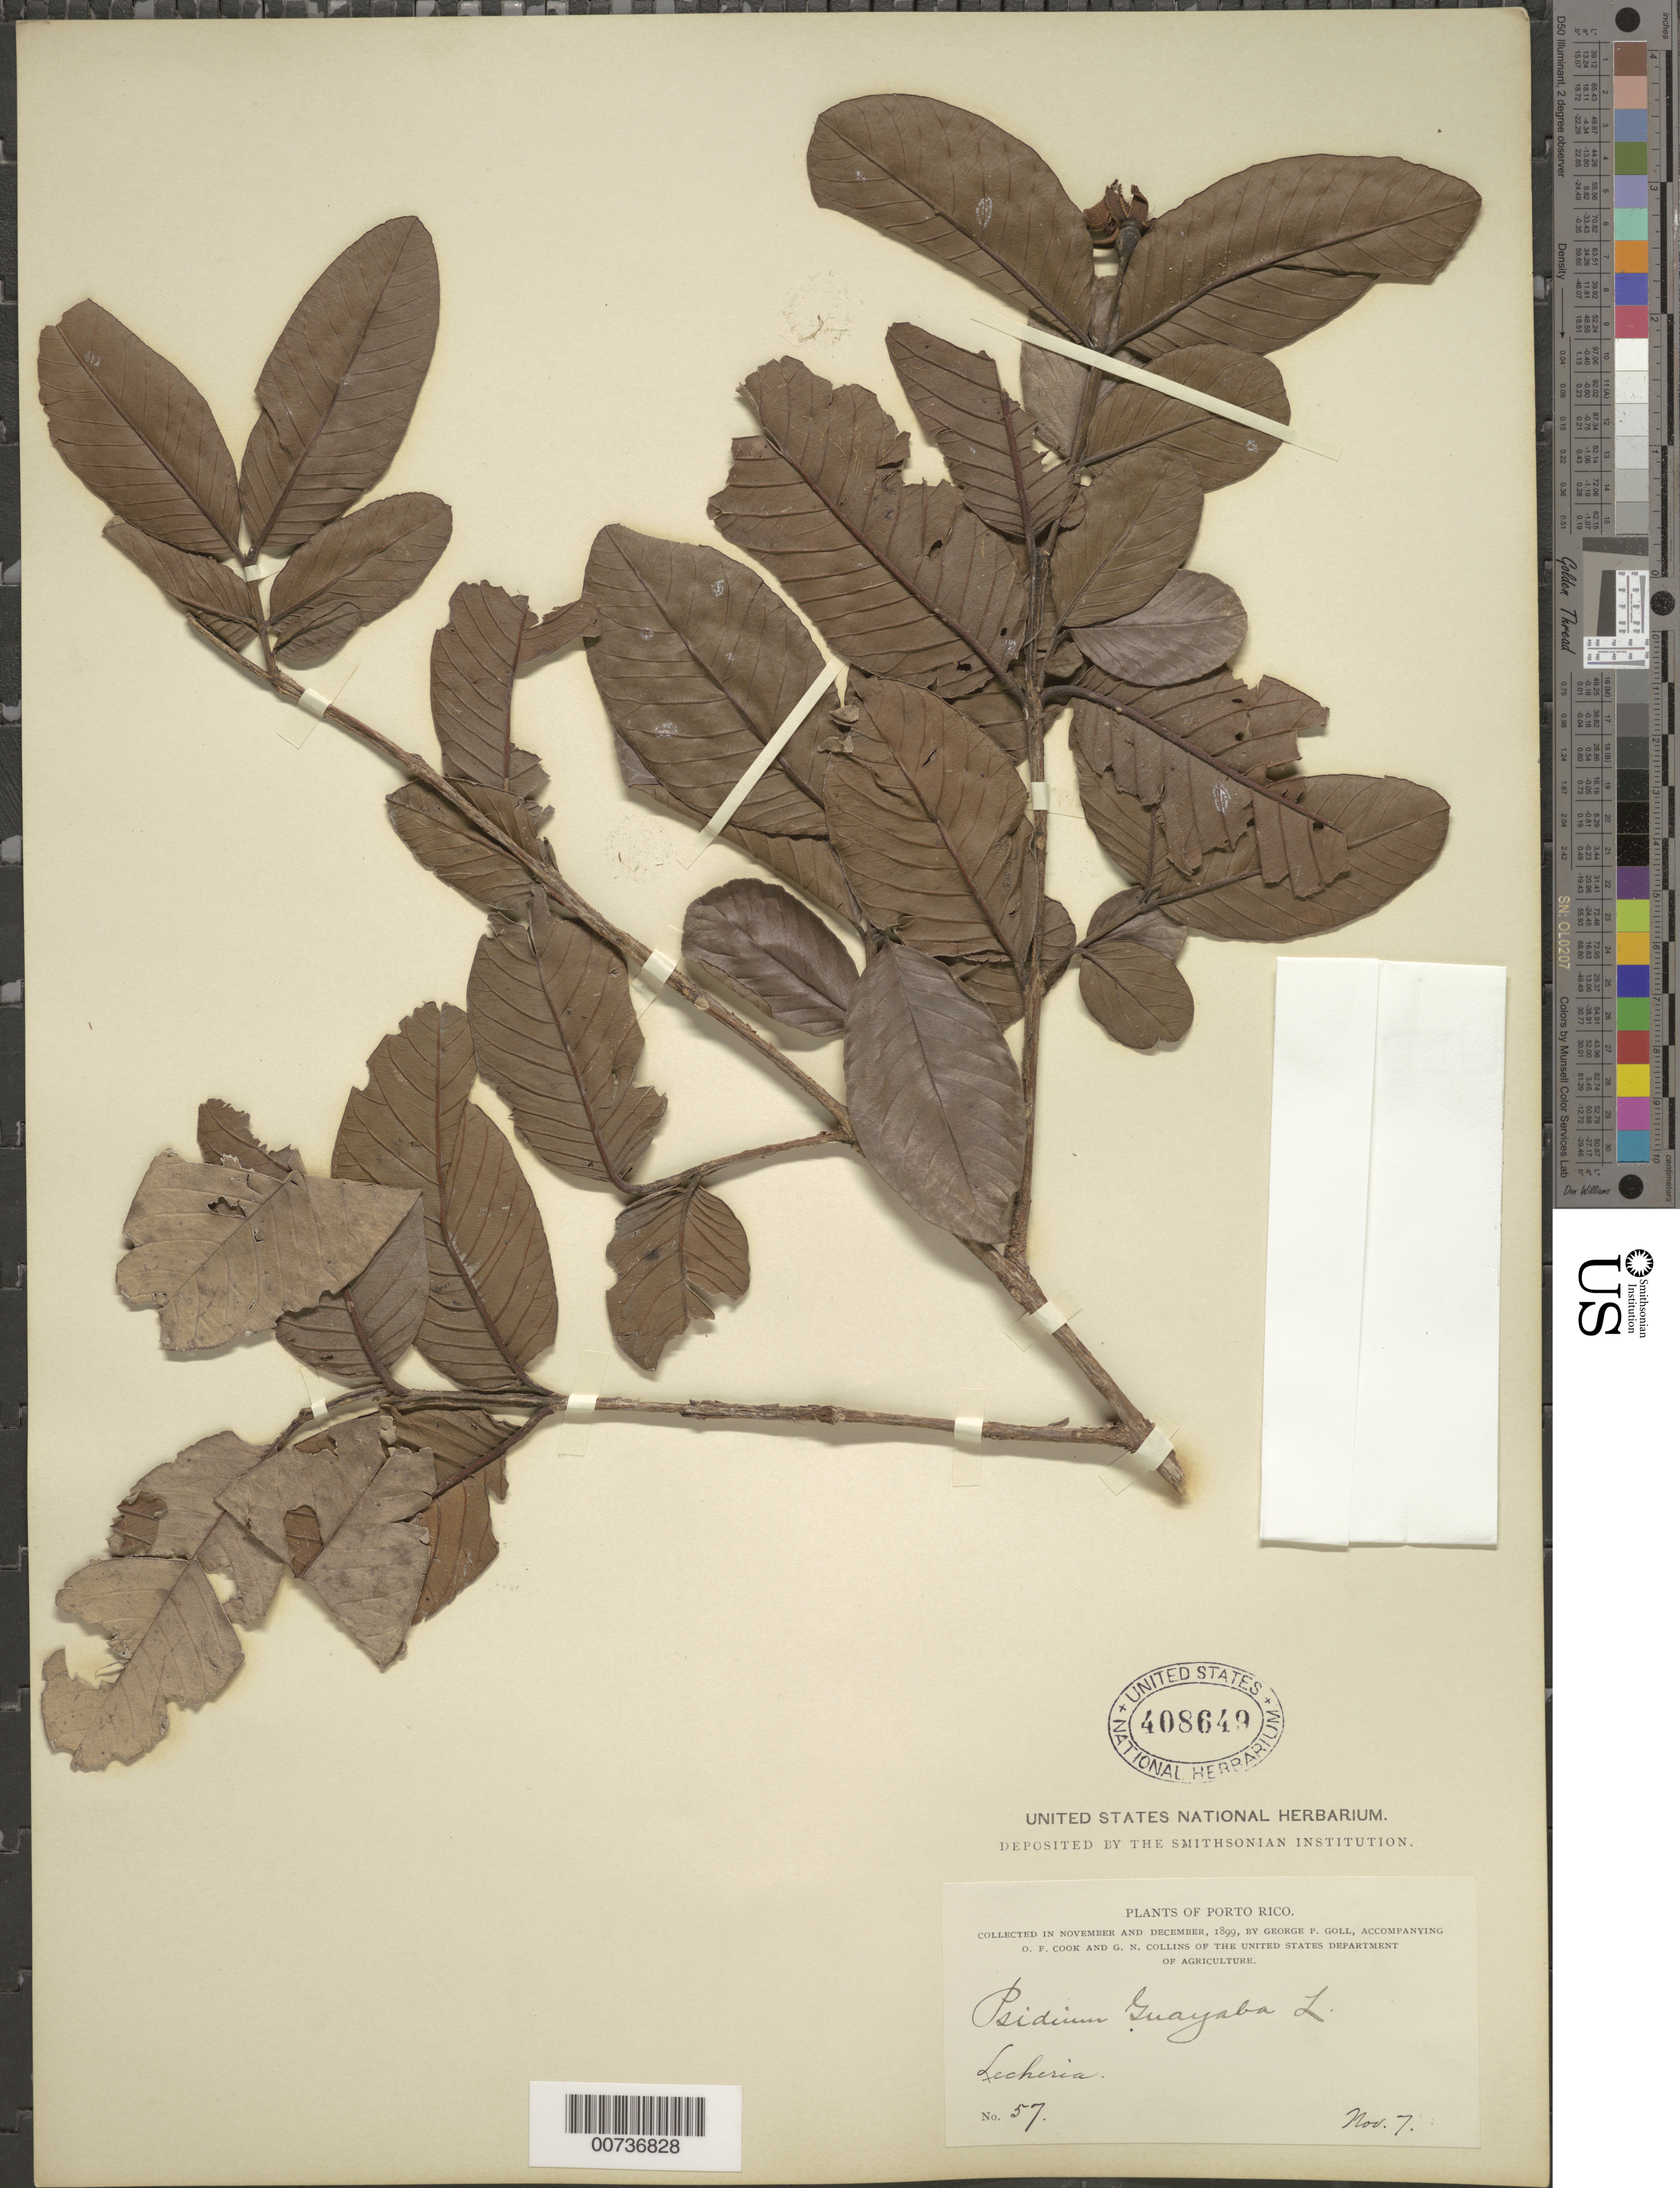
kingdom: Plantae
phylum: Tracheophyta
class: Magnoliopsida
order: Myrtales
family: Myrtaceae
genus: Psidium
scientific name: Psidium guajava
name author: L.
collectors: G. Goll, O. F. Cook & G. N. Collins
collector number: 57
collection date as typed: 07 Nov 1899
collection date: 1899-11-07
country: Puerto Rico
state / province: San Juan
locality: Lechería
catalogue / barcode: US 408649